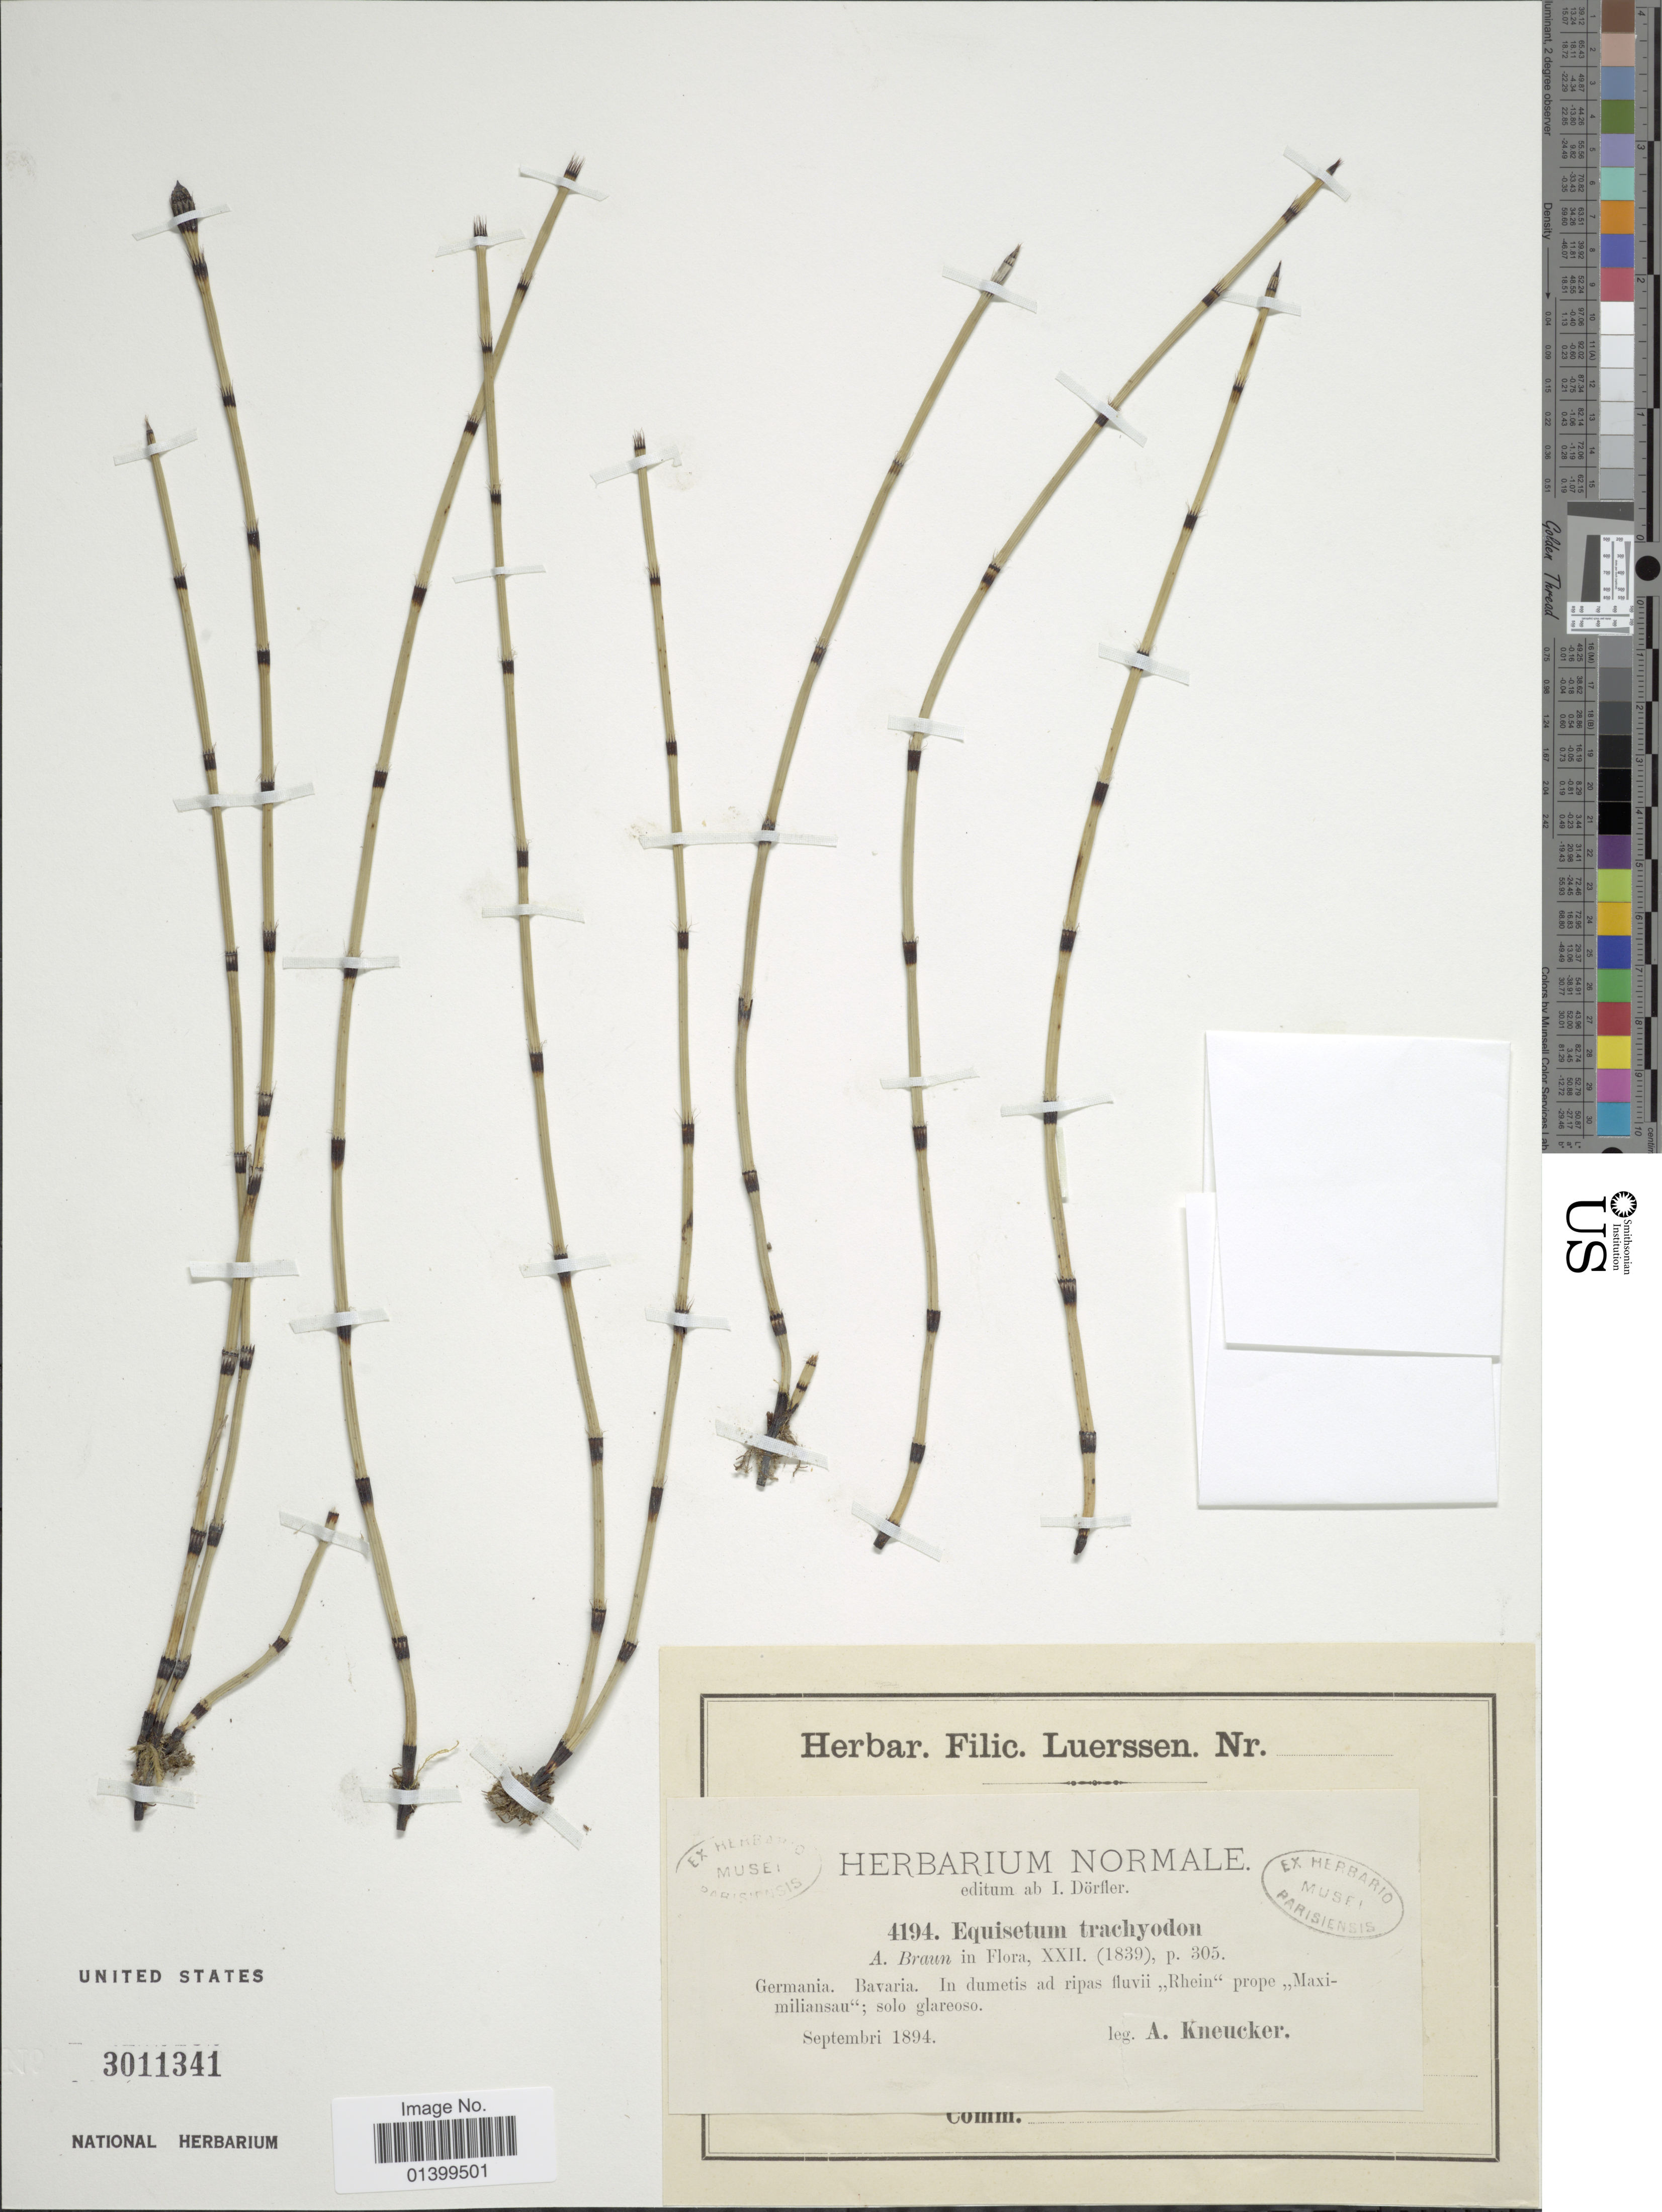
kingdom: Plantae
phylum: Tracheophyta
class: Polypodiopsida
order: Equisetales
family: Equisetaceae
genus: Equisetum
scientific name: Equisetum x trachyodon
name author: A. Braun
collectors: A. Kneucker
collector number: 4194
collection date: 1894-09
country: Germany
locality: Germania. Bavaria. In dumetis ad ripas fluvii "Rhein" prope "Maximiliansau"; solo glareoso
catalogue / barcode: US 3011341